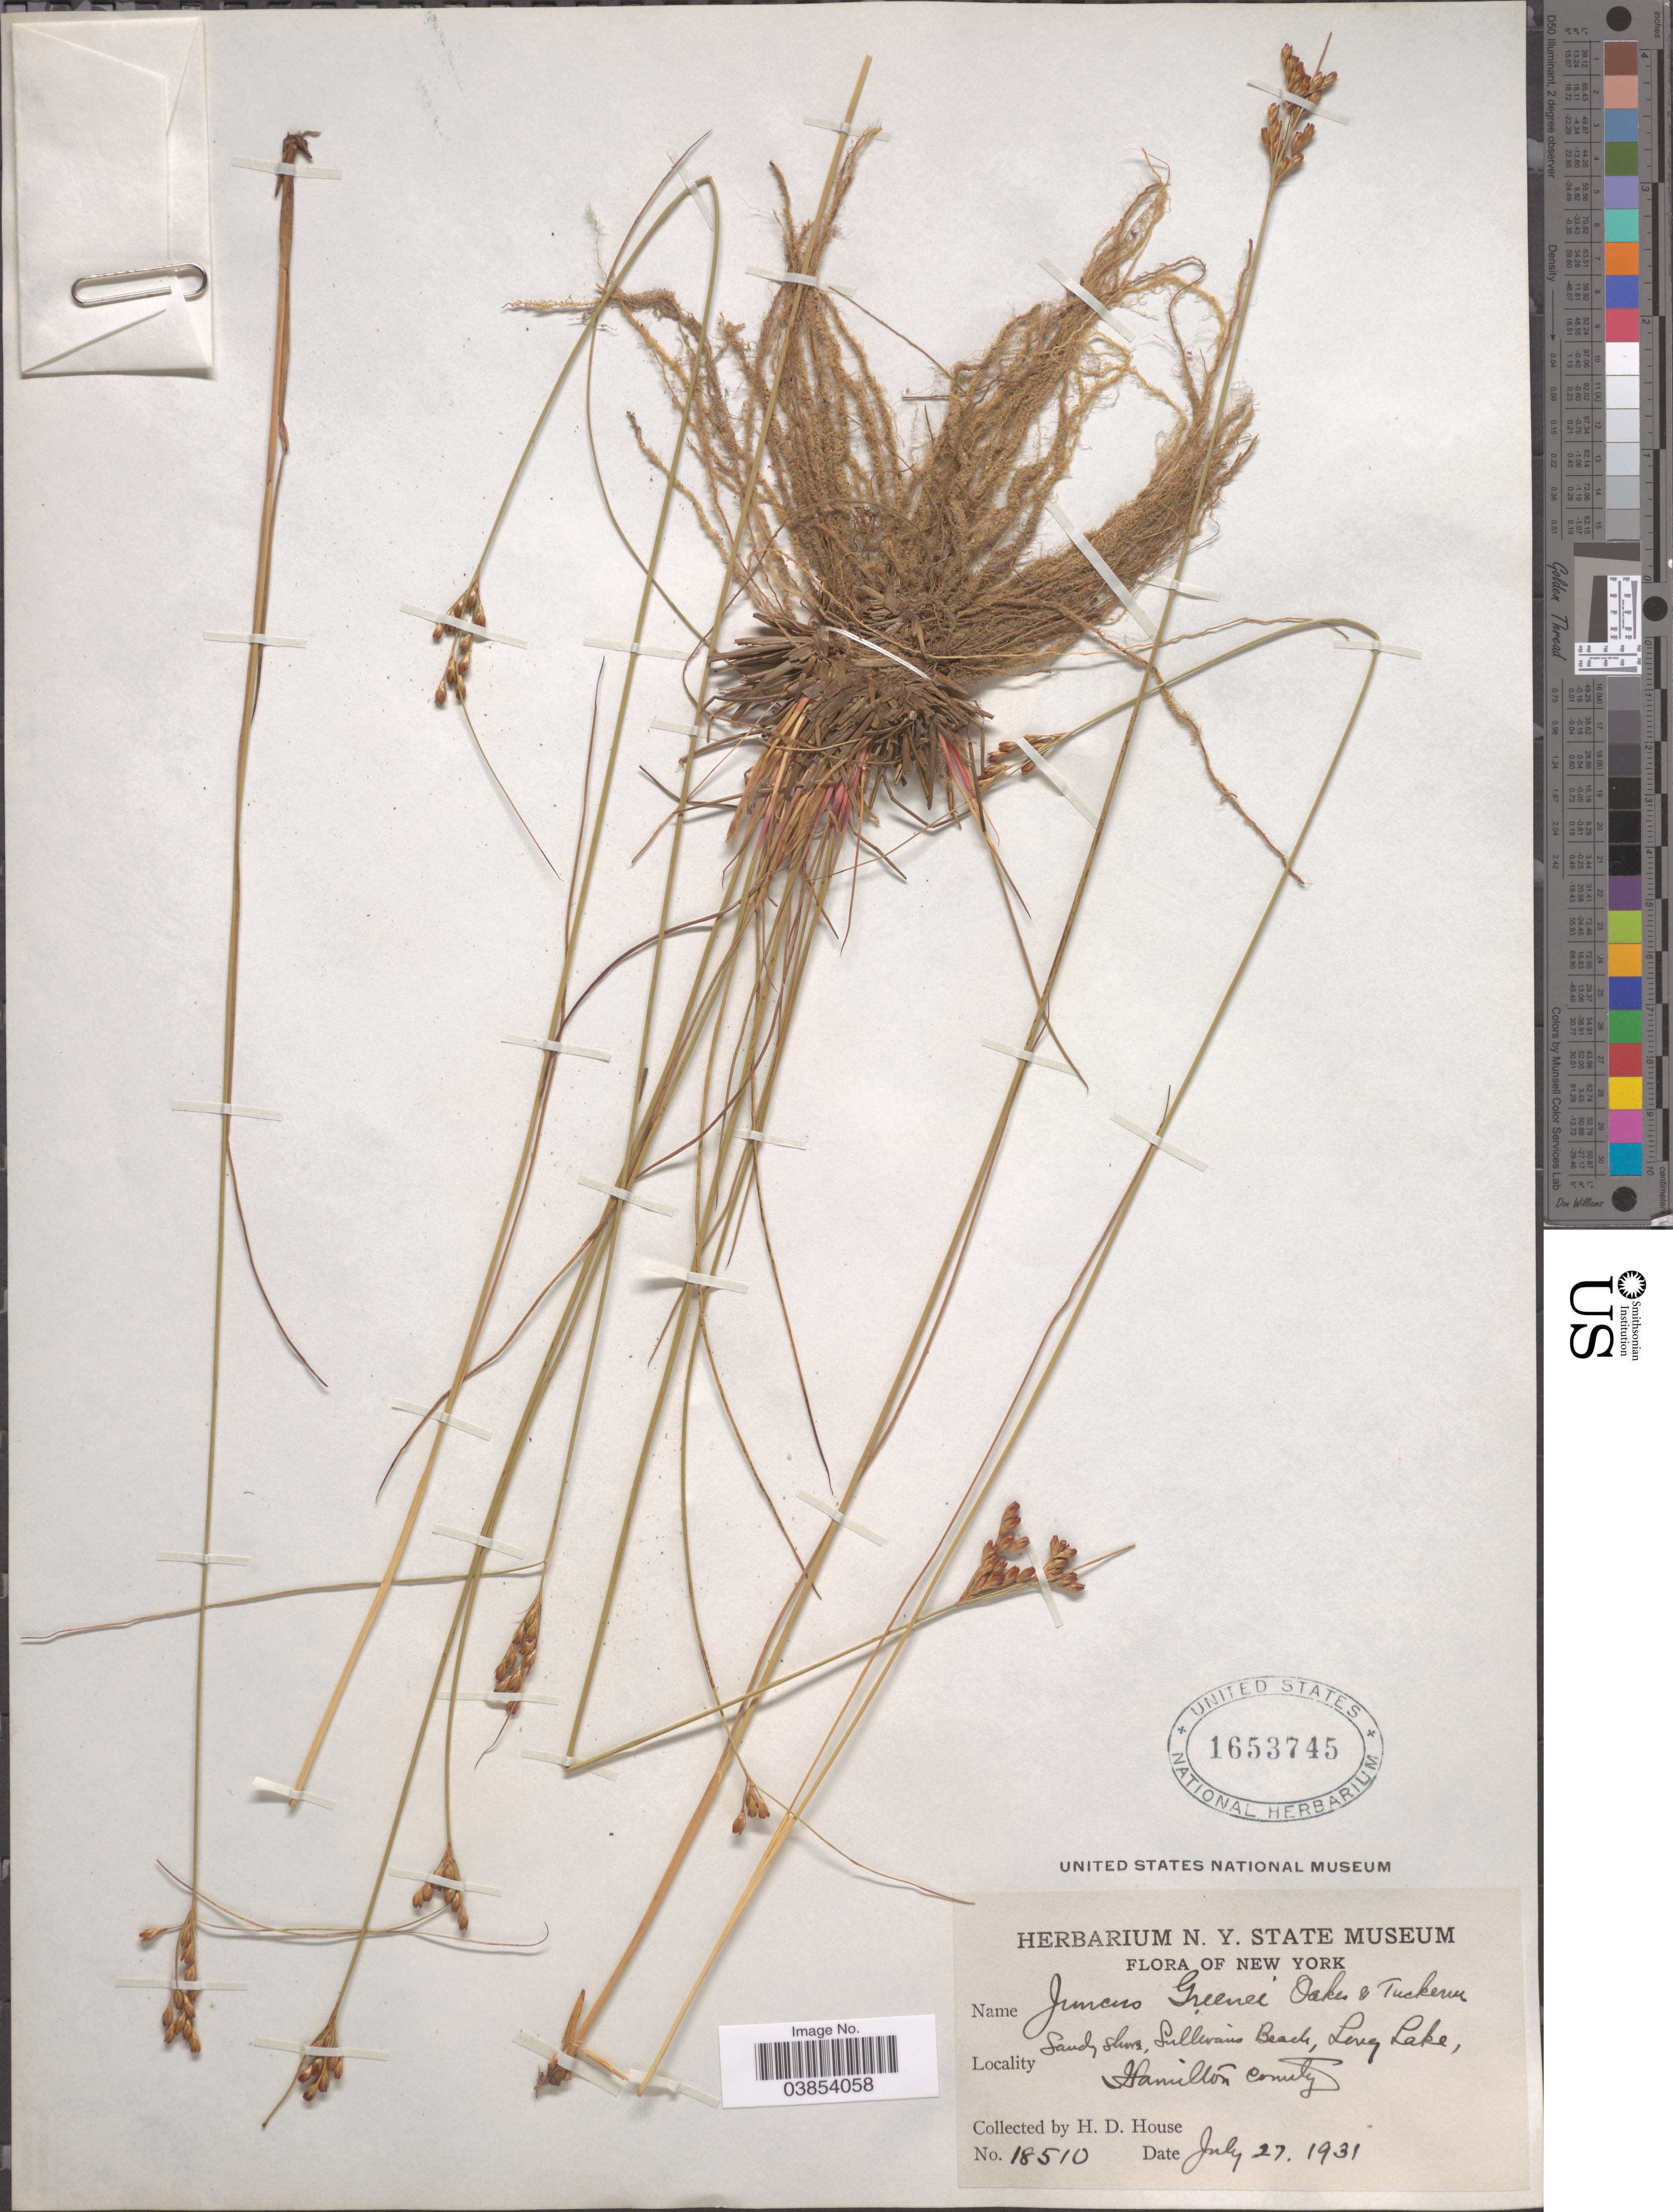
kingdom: Plantae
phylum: Tracheophyta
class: Liliopsida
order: Poales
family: Juncaceae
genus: Juncus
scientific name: Juncus greenei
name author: Oakes & Tuck.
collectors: H. D. House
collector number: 18510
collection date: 1931-07-27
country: United States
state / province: New York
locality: Sullivan's Beach, Long Lake, Hamilton County.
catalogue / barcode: US 1653745